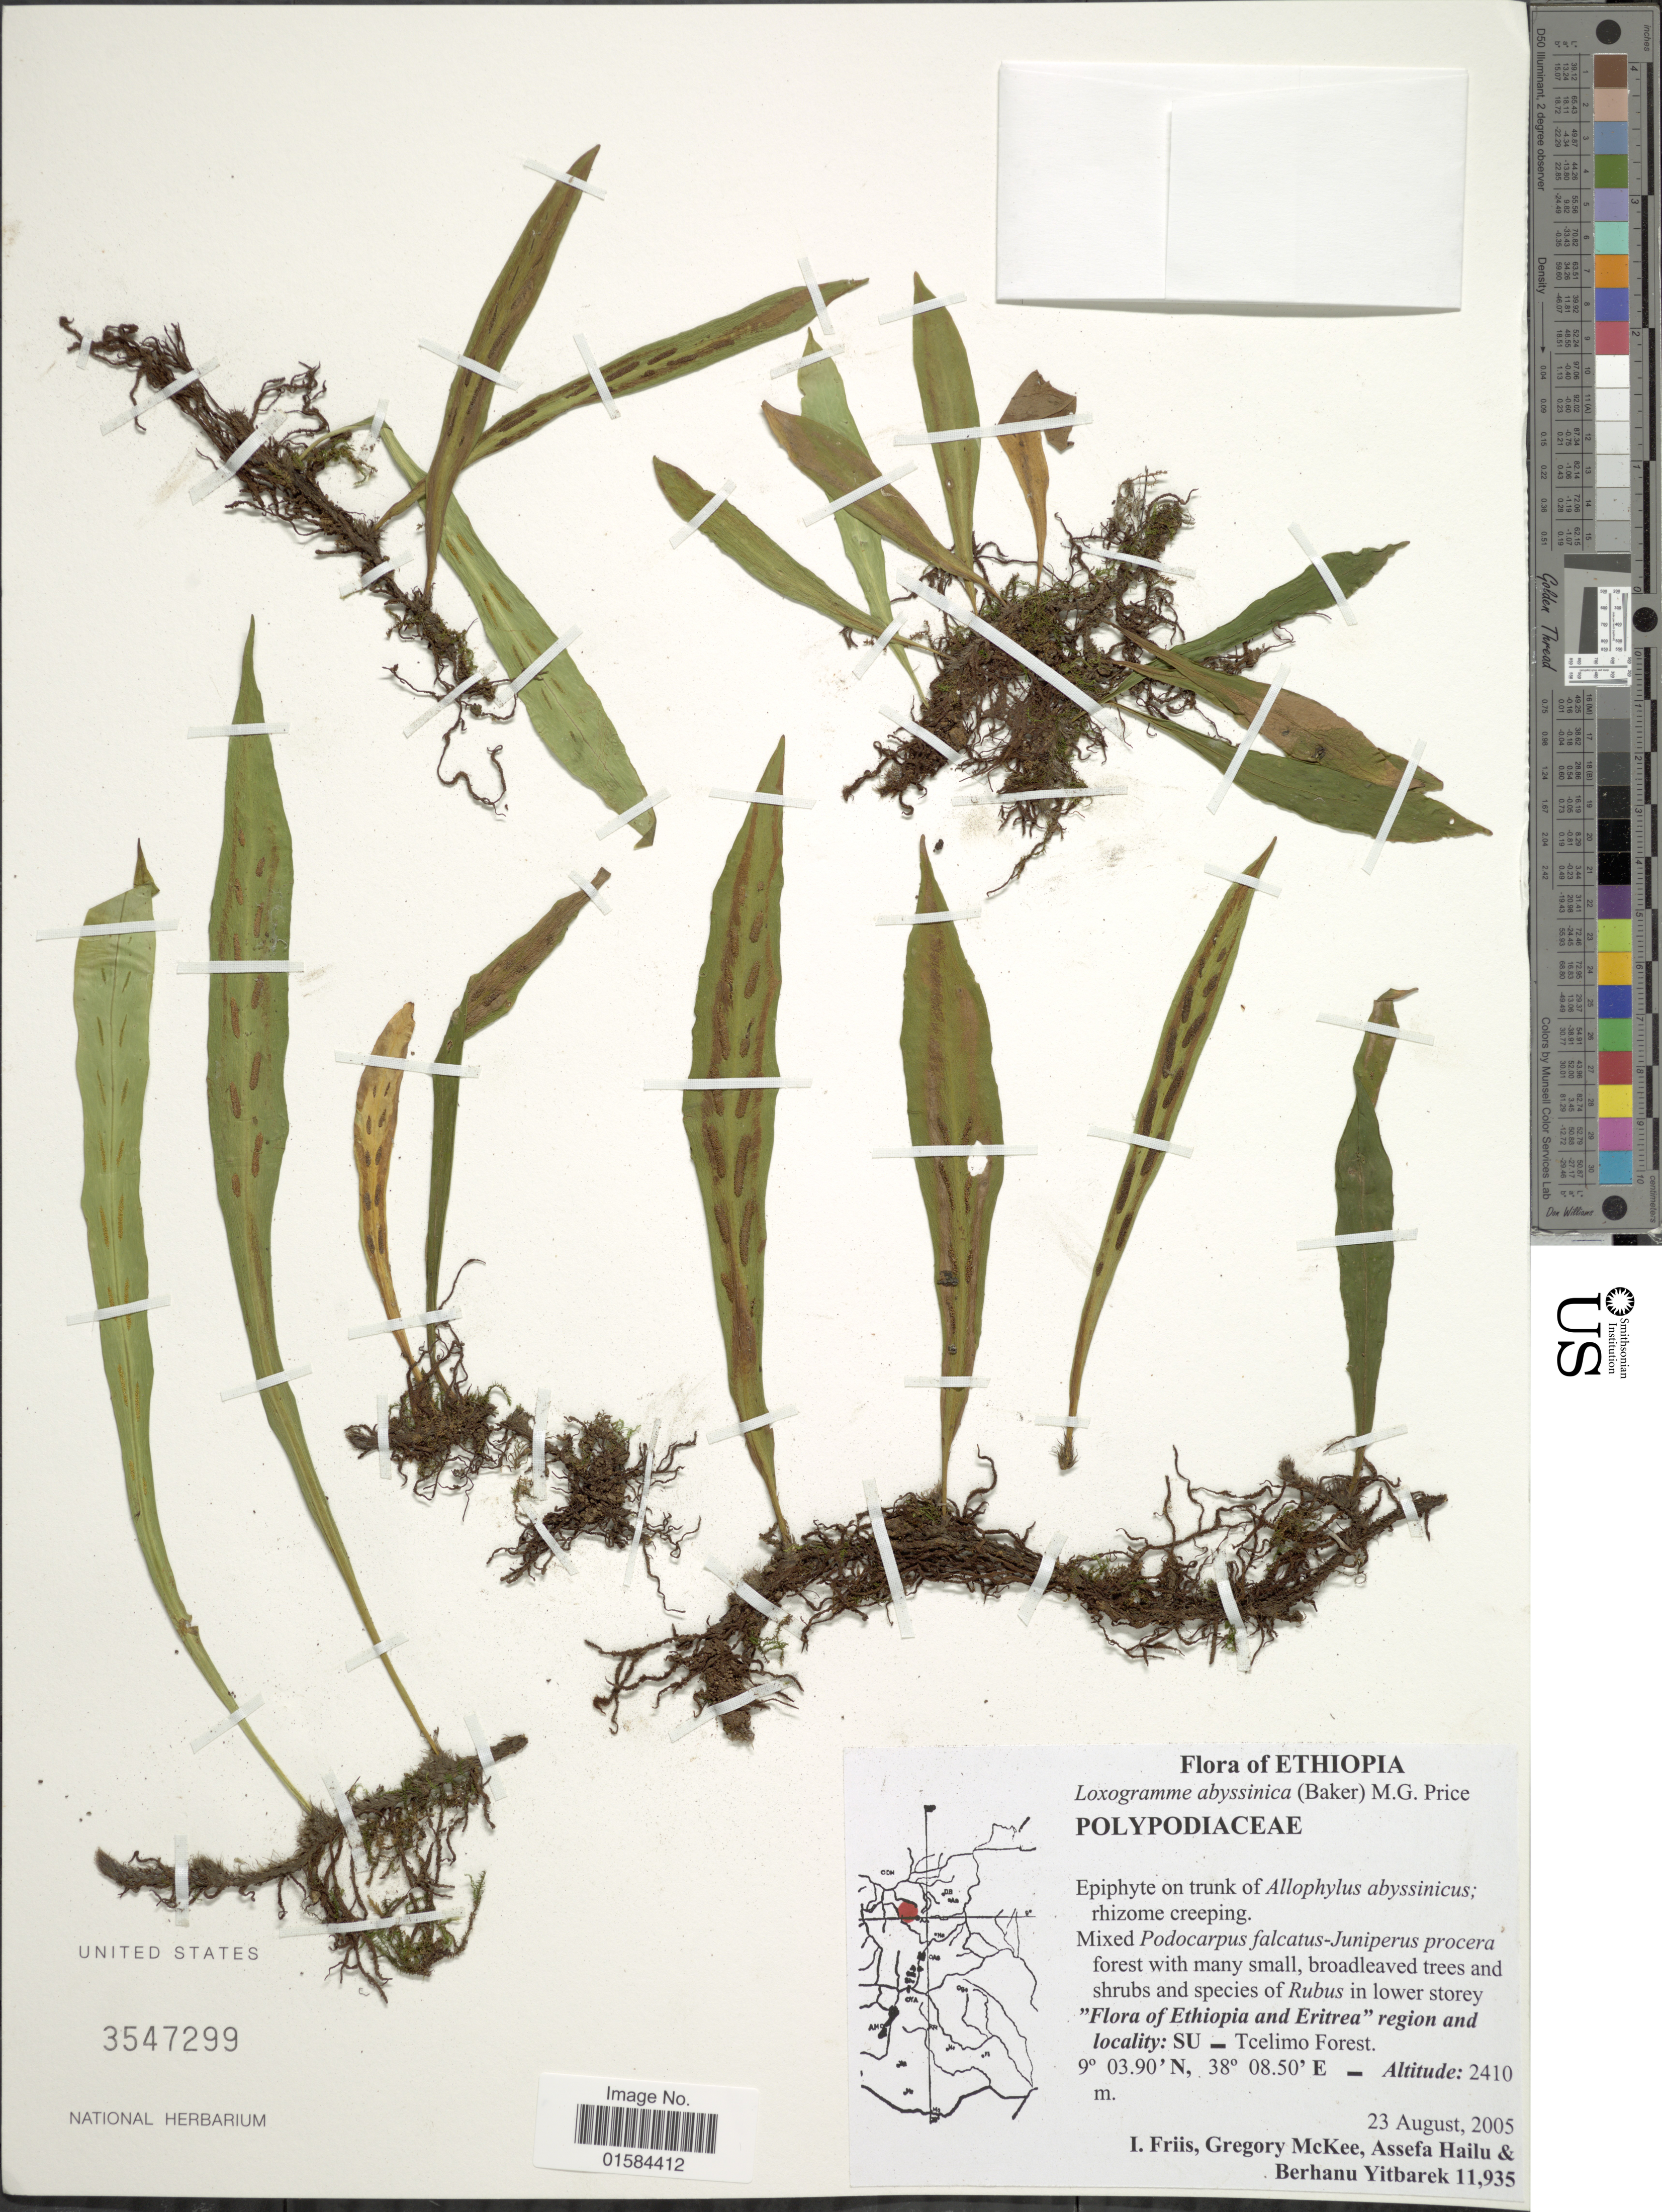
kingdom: Plantae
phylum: Tracheophyta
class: Polypodiopsida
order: Polypodiales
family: Polypodiaceae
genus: Loxogramme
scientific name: Loxogramme abyssinica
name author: (Baker) Price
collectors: I. Friis, G. S. McKee, A. Hailu & B. Yitbarek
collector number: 11935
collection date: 2005-08-23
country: Ethiopia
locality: Ethiopia and Eritrea, SU, Tcelimo Forest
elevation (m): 2410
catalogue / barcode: US 3547299